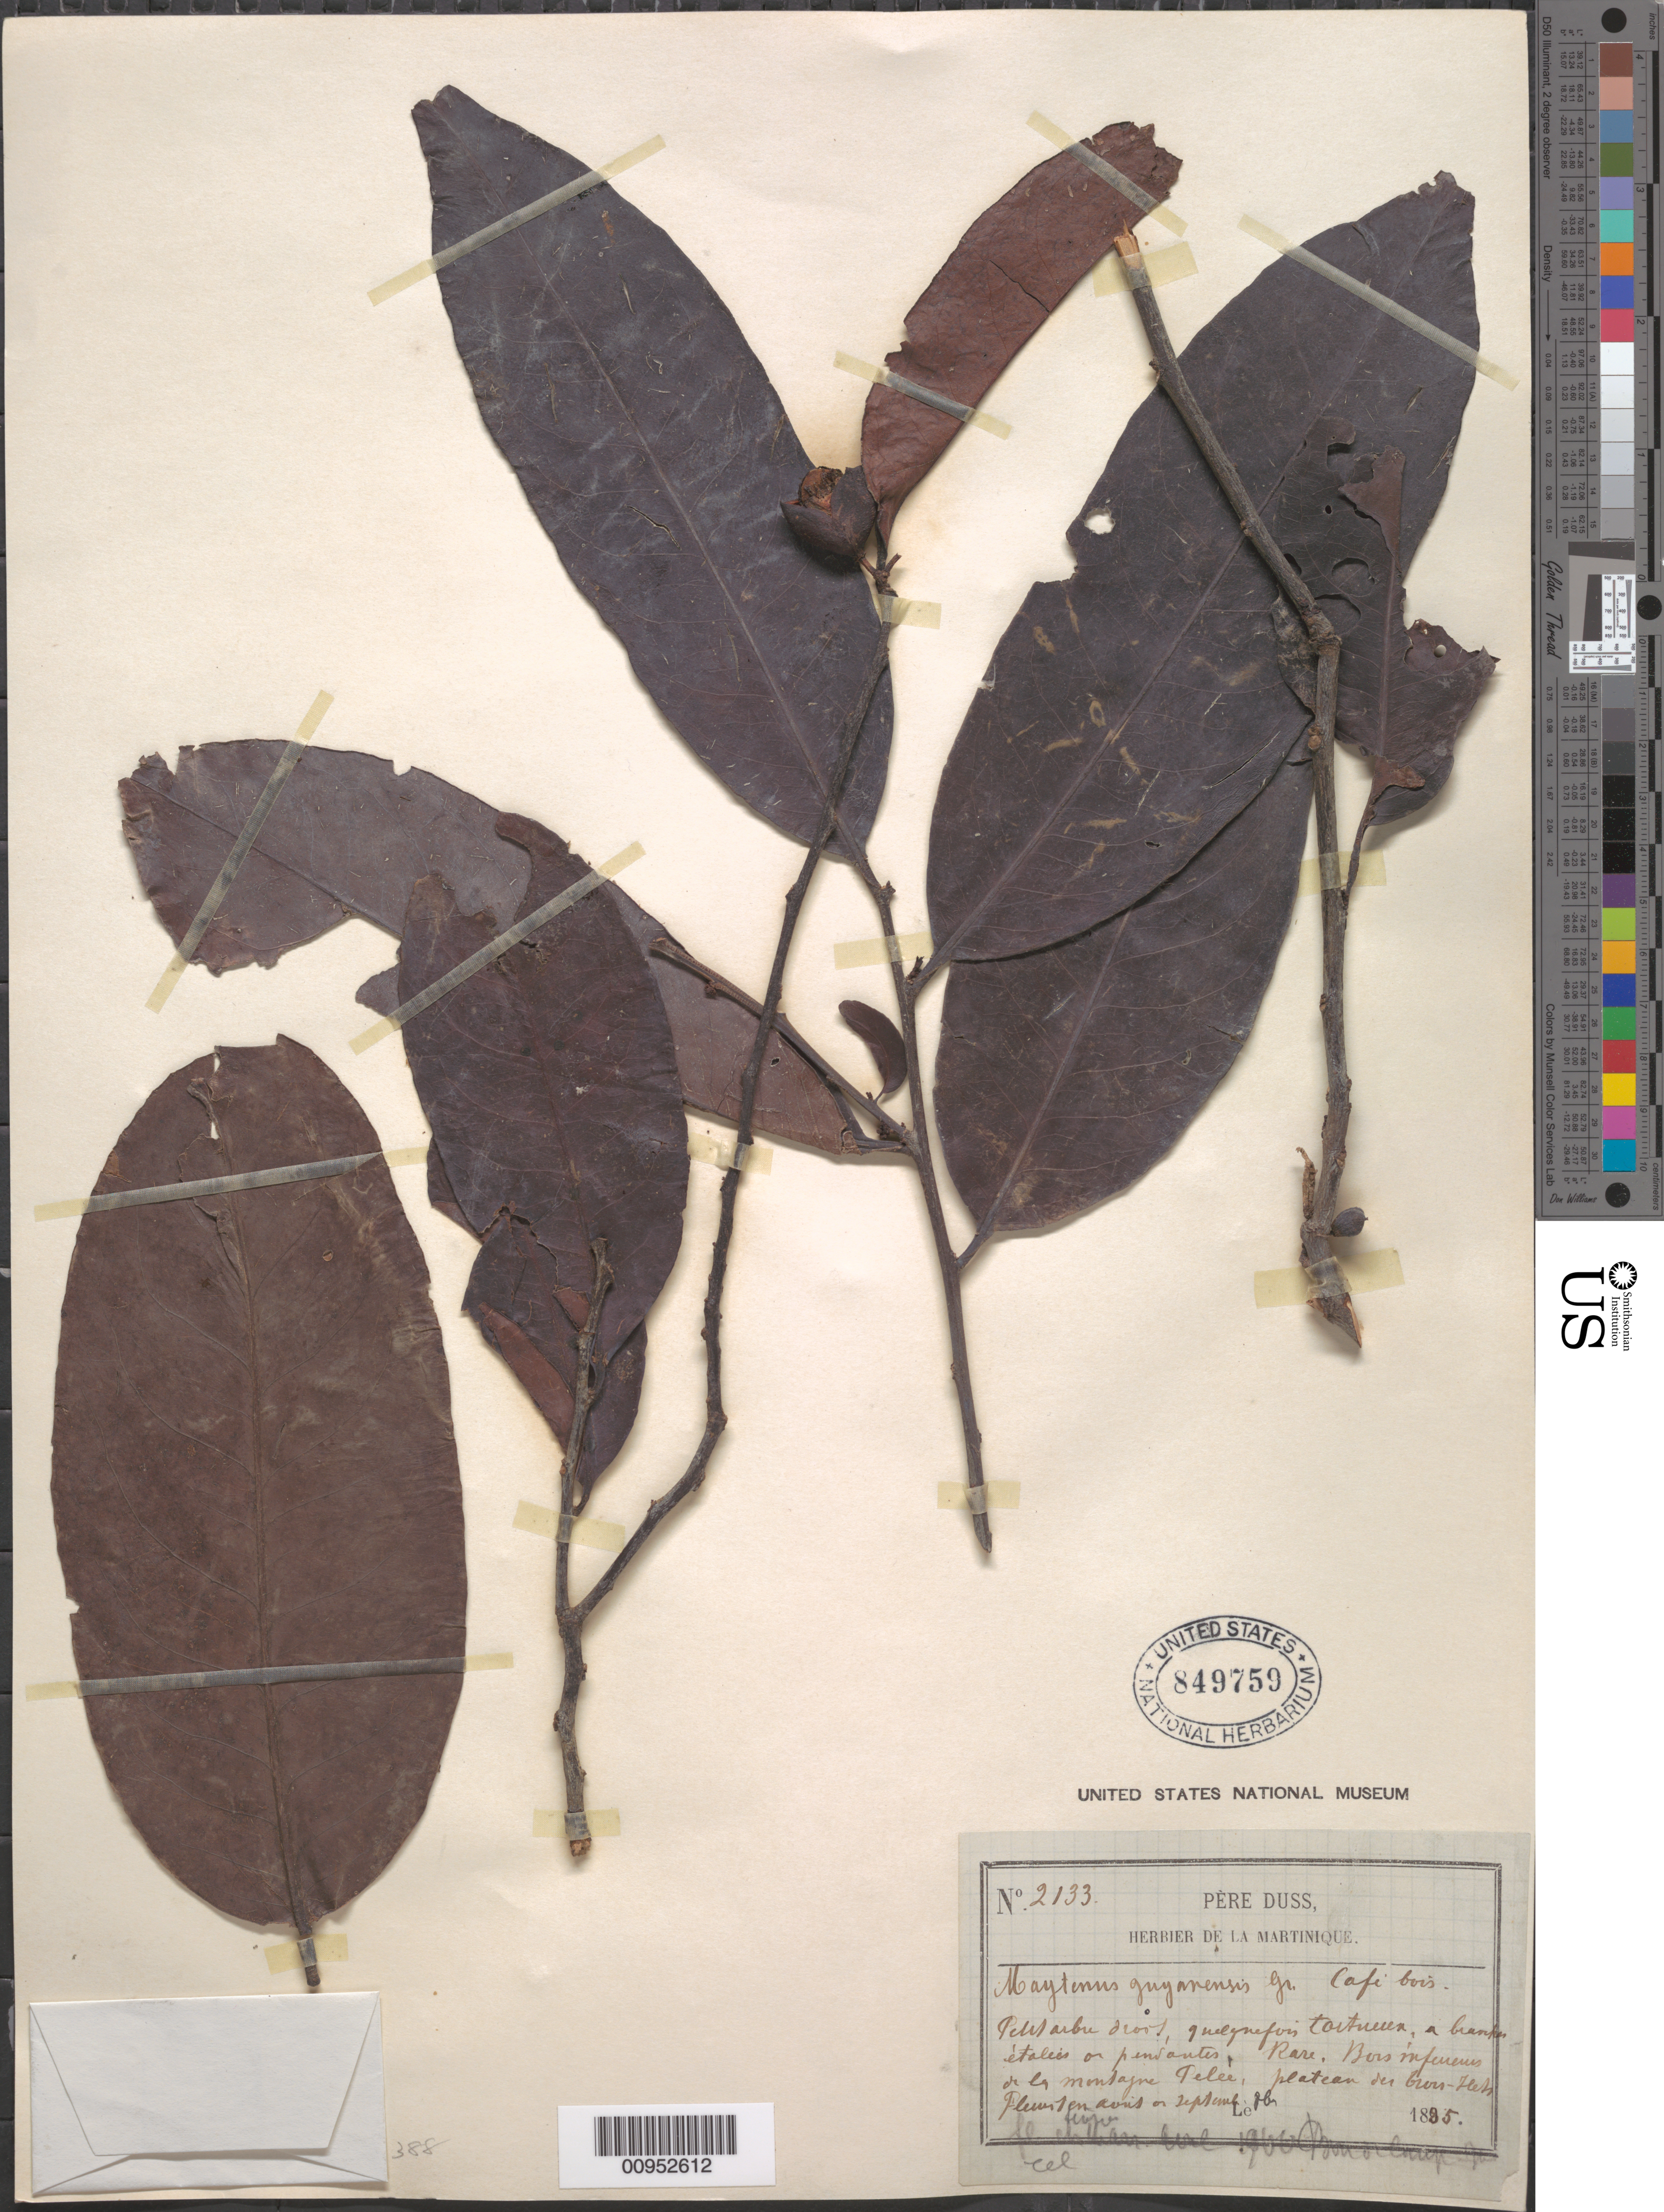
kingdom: Plantae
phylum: Tracheophyta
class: Magnoliopsida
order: Celastrales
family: Celastraceae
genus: Maytenus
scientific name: Maytenus guianensis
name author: Klotzsch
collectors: Père Duss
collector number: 2133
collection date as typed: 1885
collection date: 1885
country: Martinique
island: Martinique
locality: Montagne Pelee, plateau des Gross-Fleth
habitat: Bois infeureus a la montagne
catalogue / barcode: US 849759